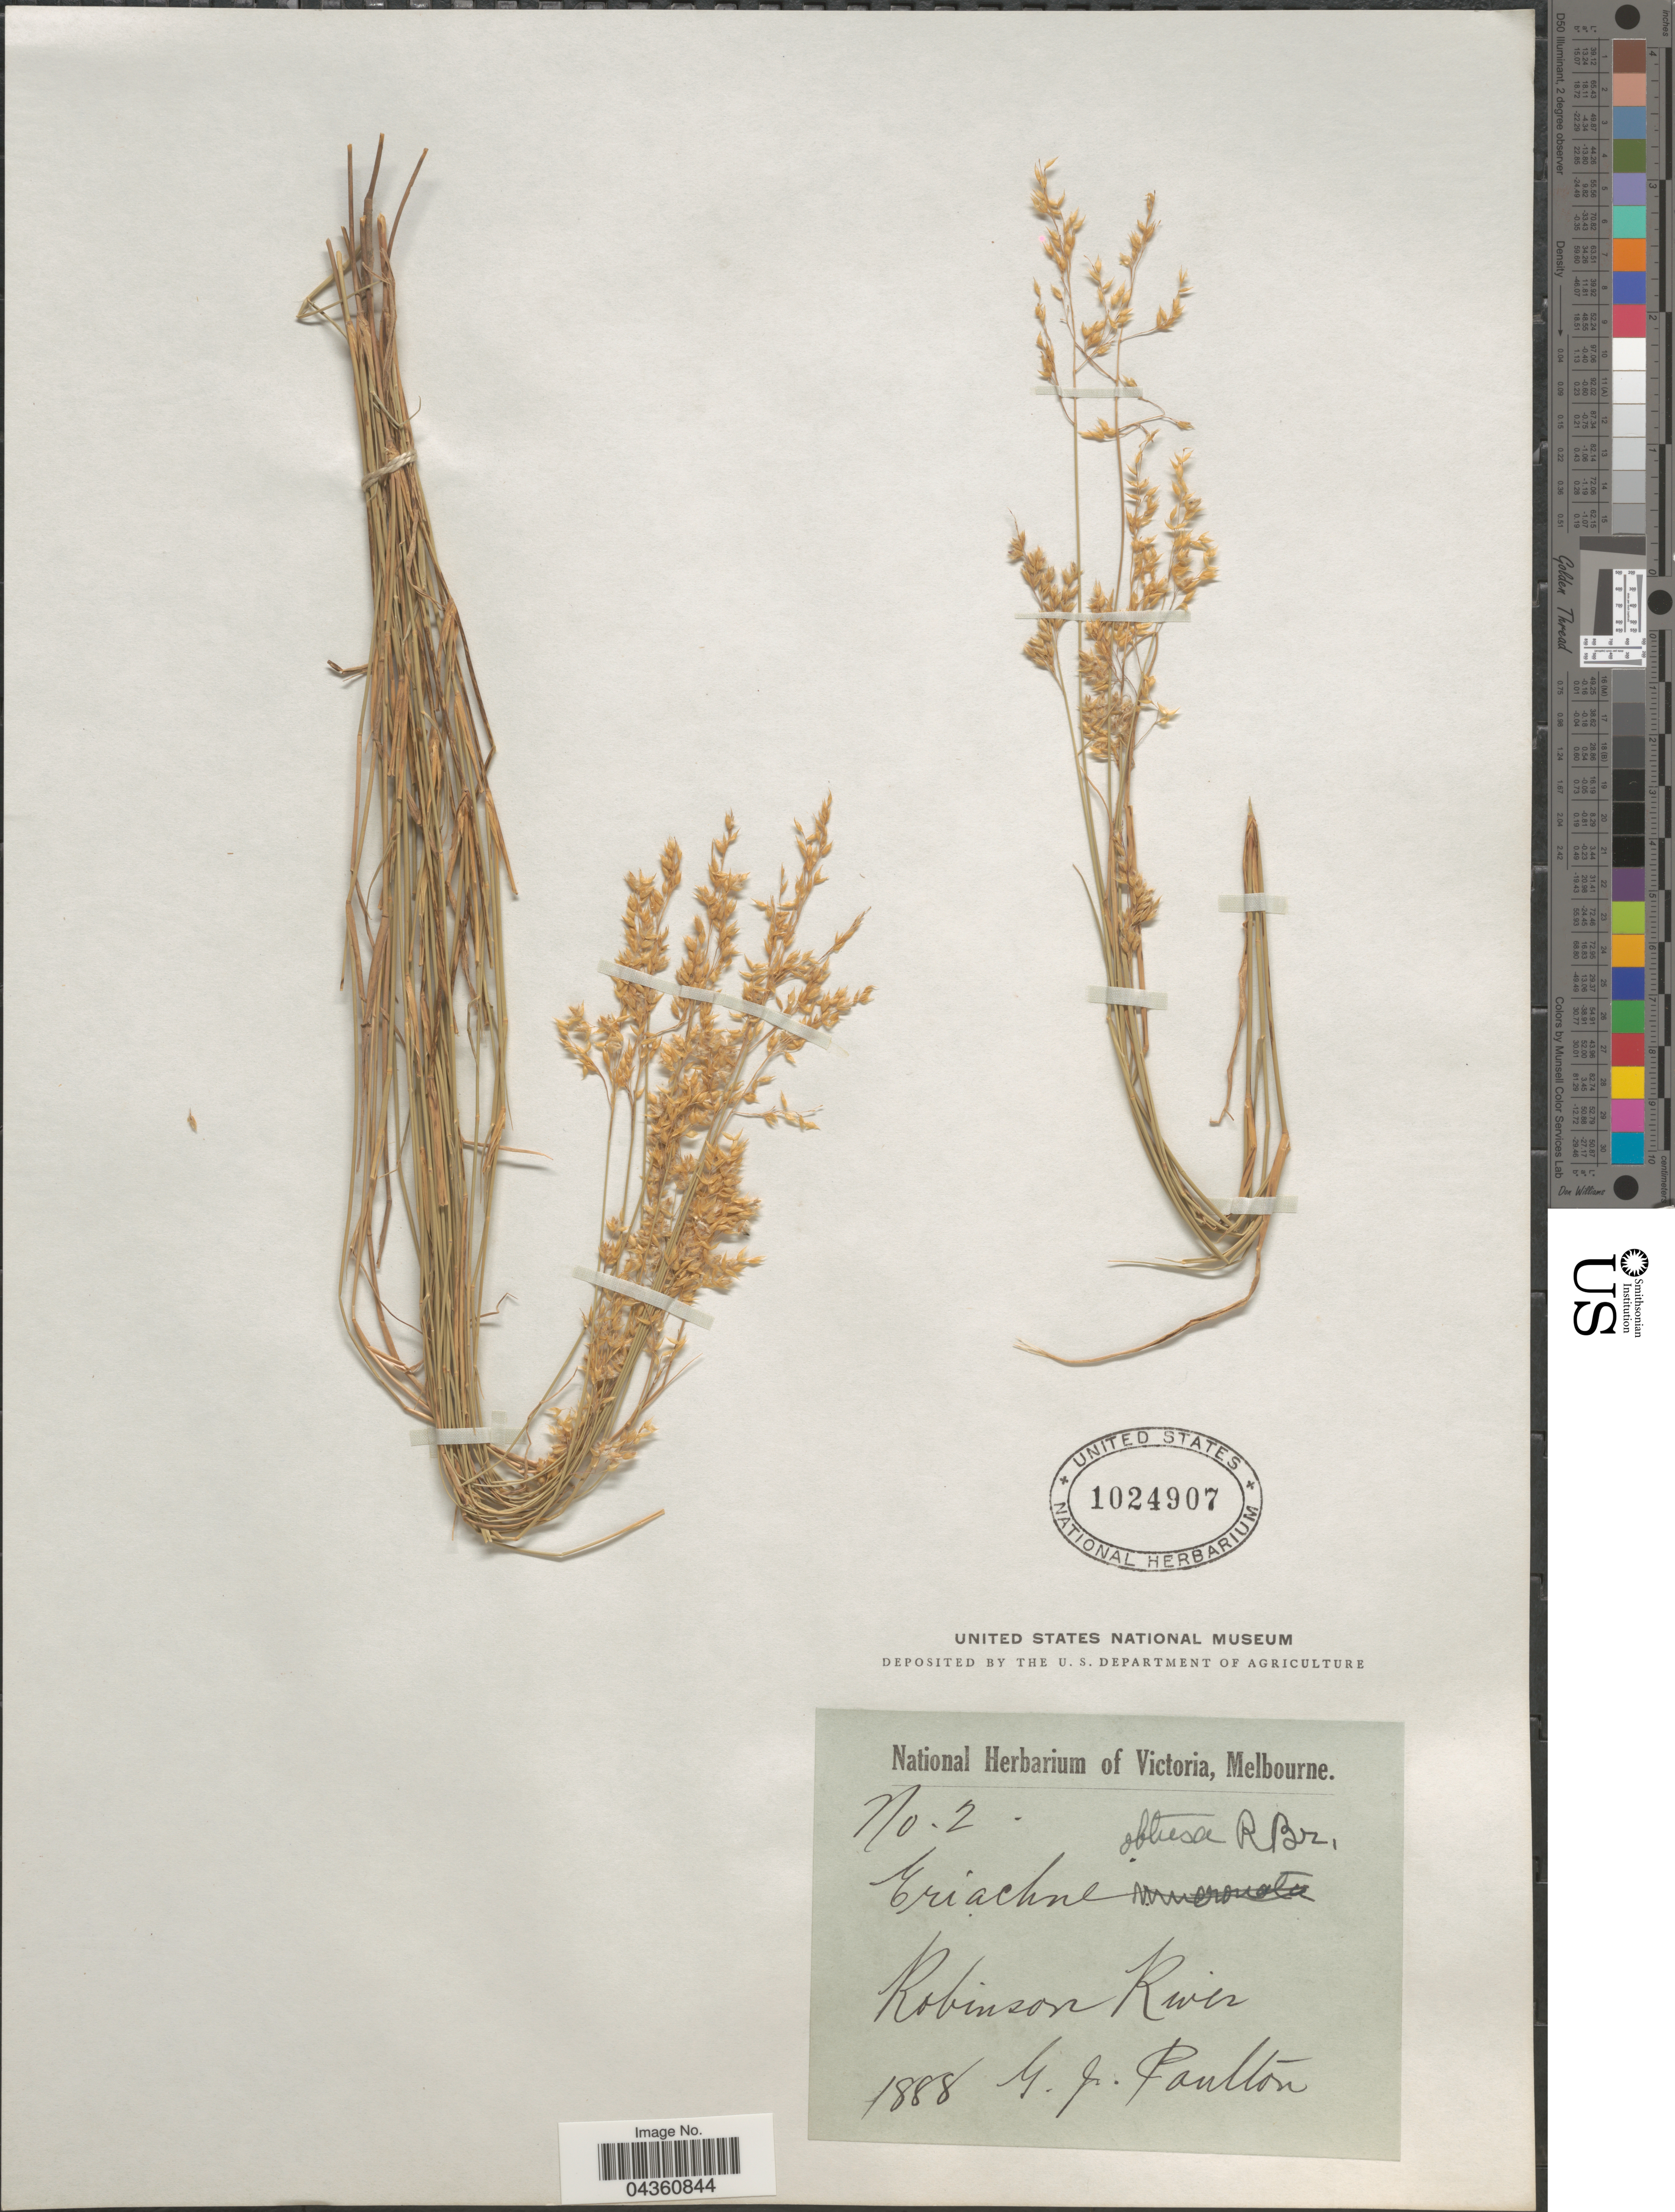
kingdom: Plantae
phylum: Tracheophyta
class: Liliopsida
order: Poales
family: Poaceae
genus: Eriachne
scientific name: Eriachne obtusa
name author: R. Br.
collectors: G. Poulton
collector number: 2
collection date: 1888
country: Australia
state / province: Northern Territory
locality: Robinson River.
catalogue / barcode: US 1024907